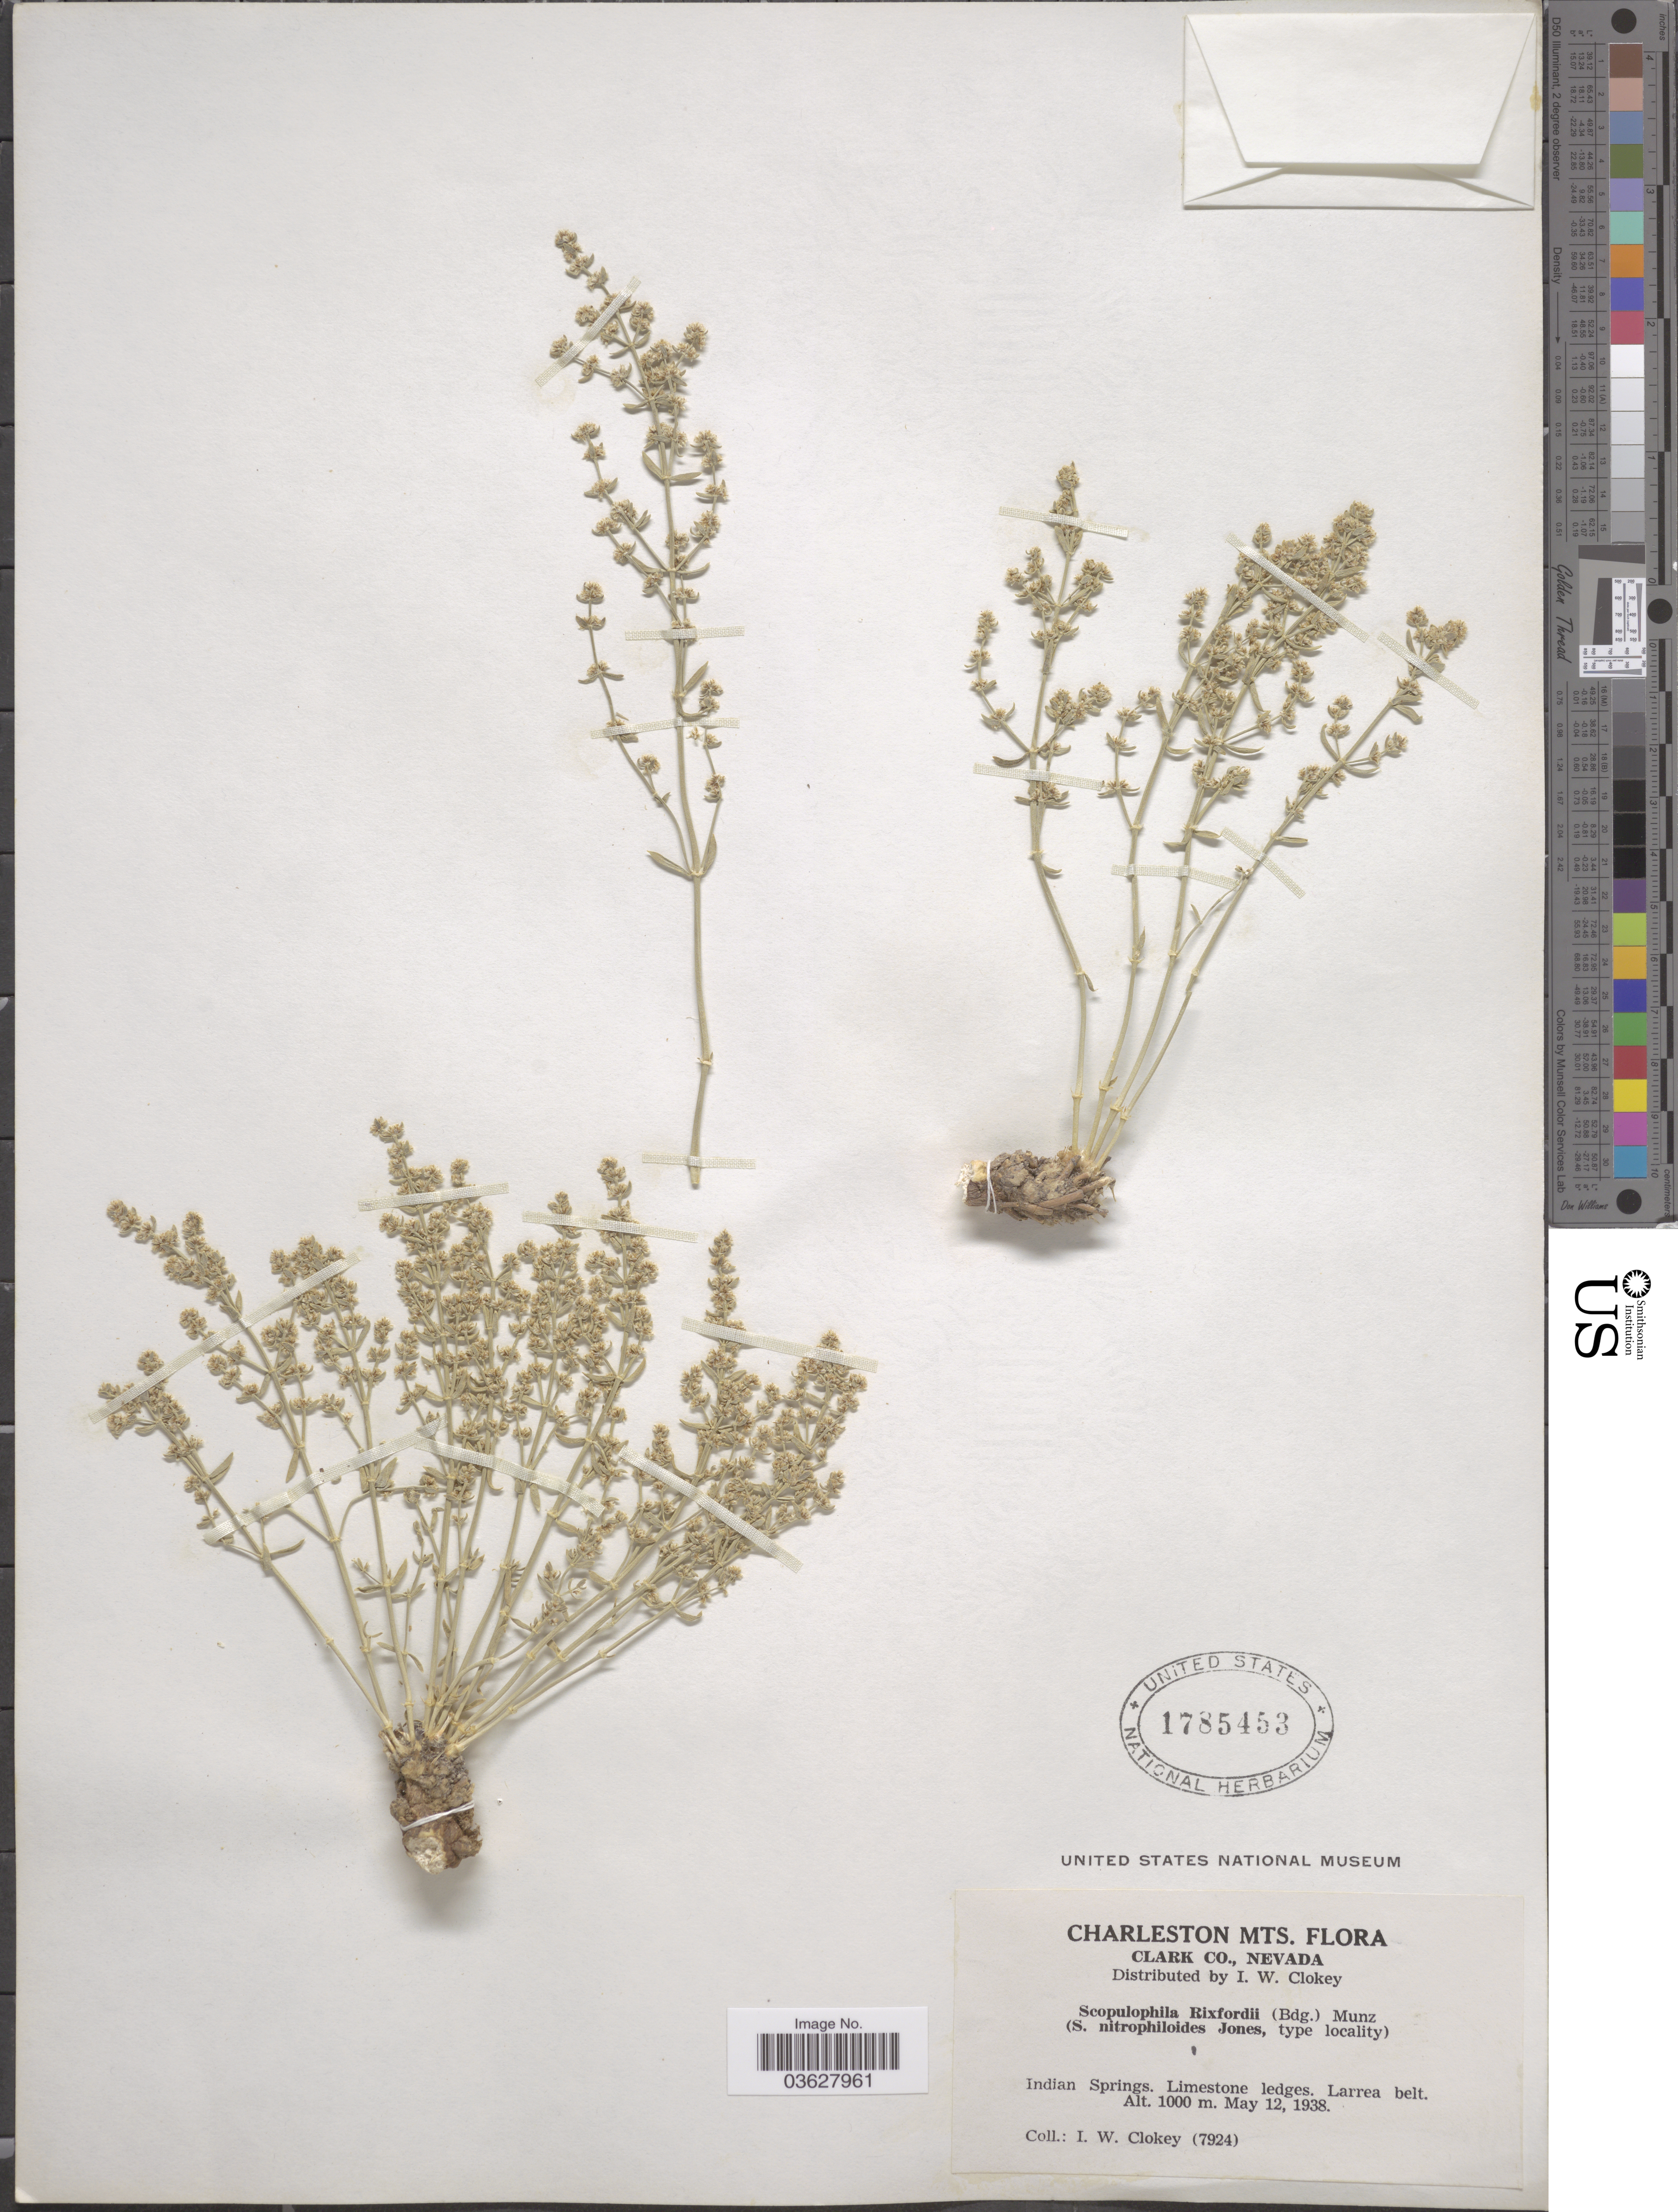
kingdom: Plantae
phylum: Tracheophyta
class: Magnoliopsida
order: Caryophyllales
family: Caryophyllaceae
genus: Achyronychia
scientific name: Achyronychia rixfordii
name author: Brandegee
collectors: I. W. Clokey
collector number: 7924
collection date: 1938-05-12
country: United States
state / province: Nevada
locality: Charleston Mts. Clark Co. Indian Springs.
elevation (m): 1000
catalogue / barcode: US 1785453